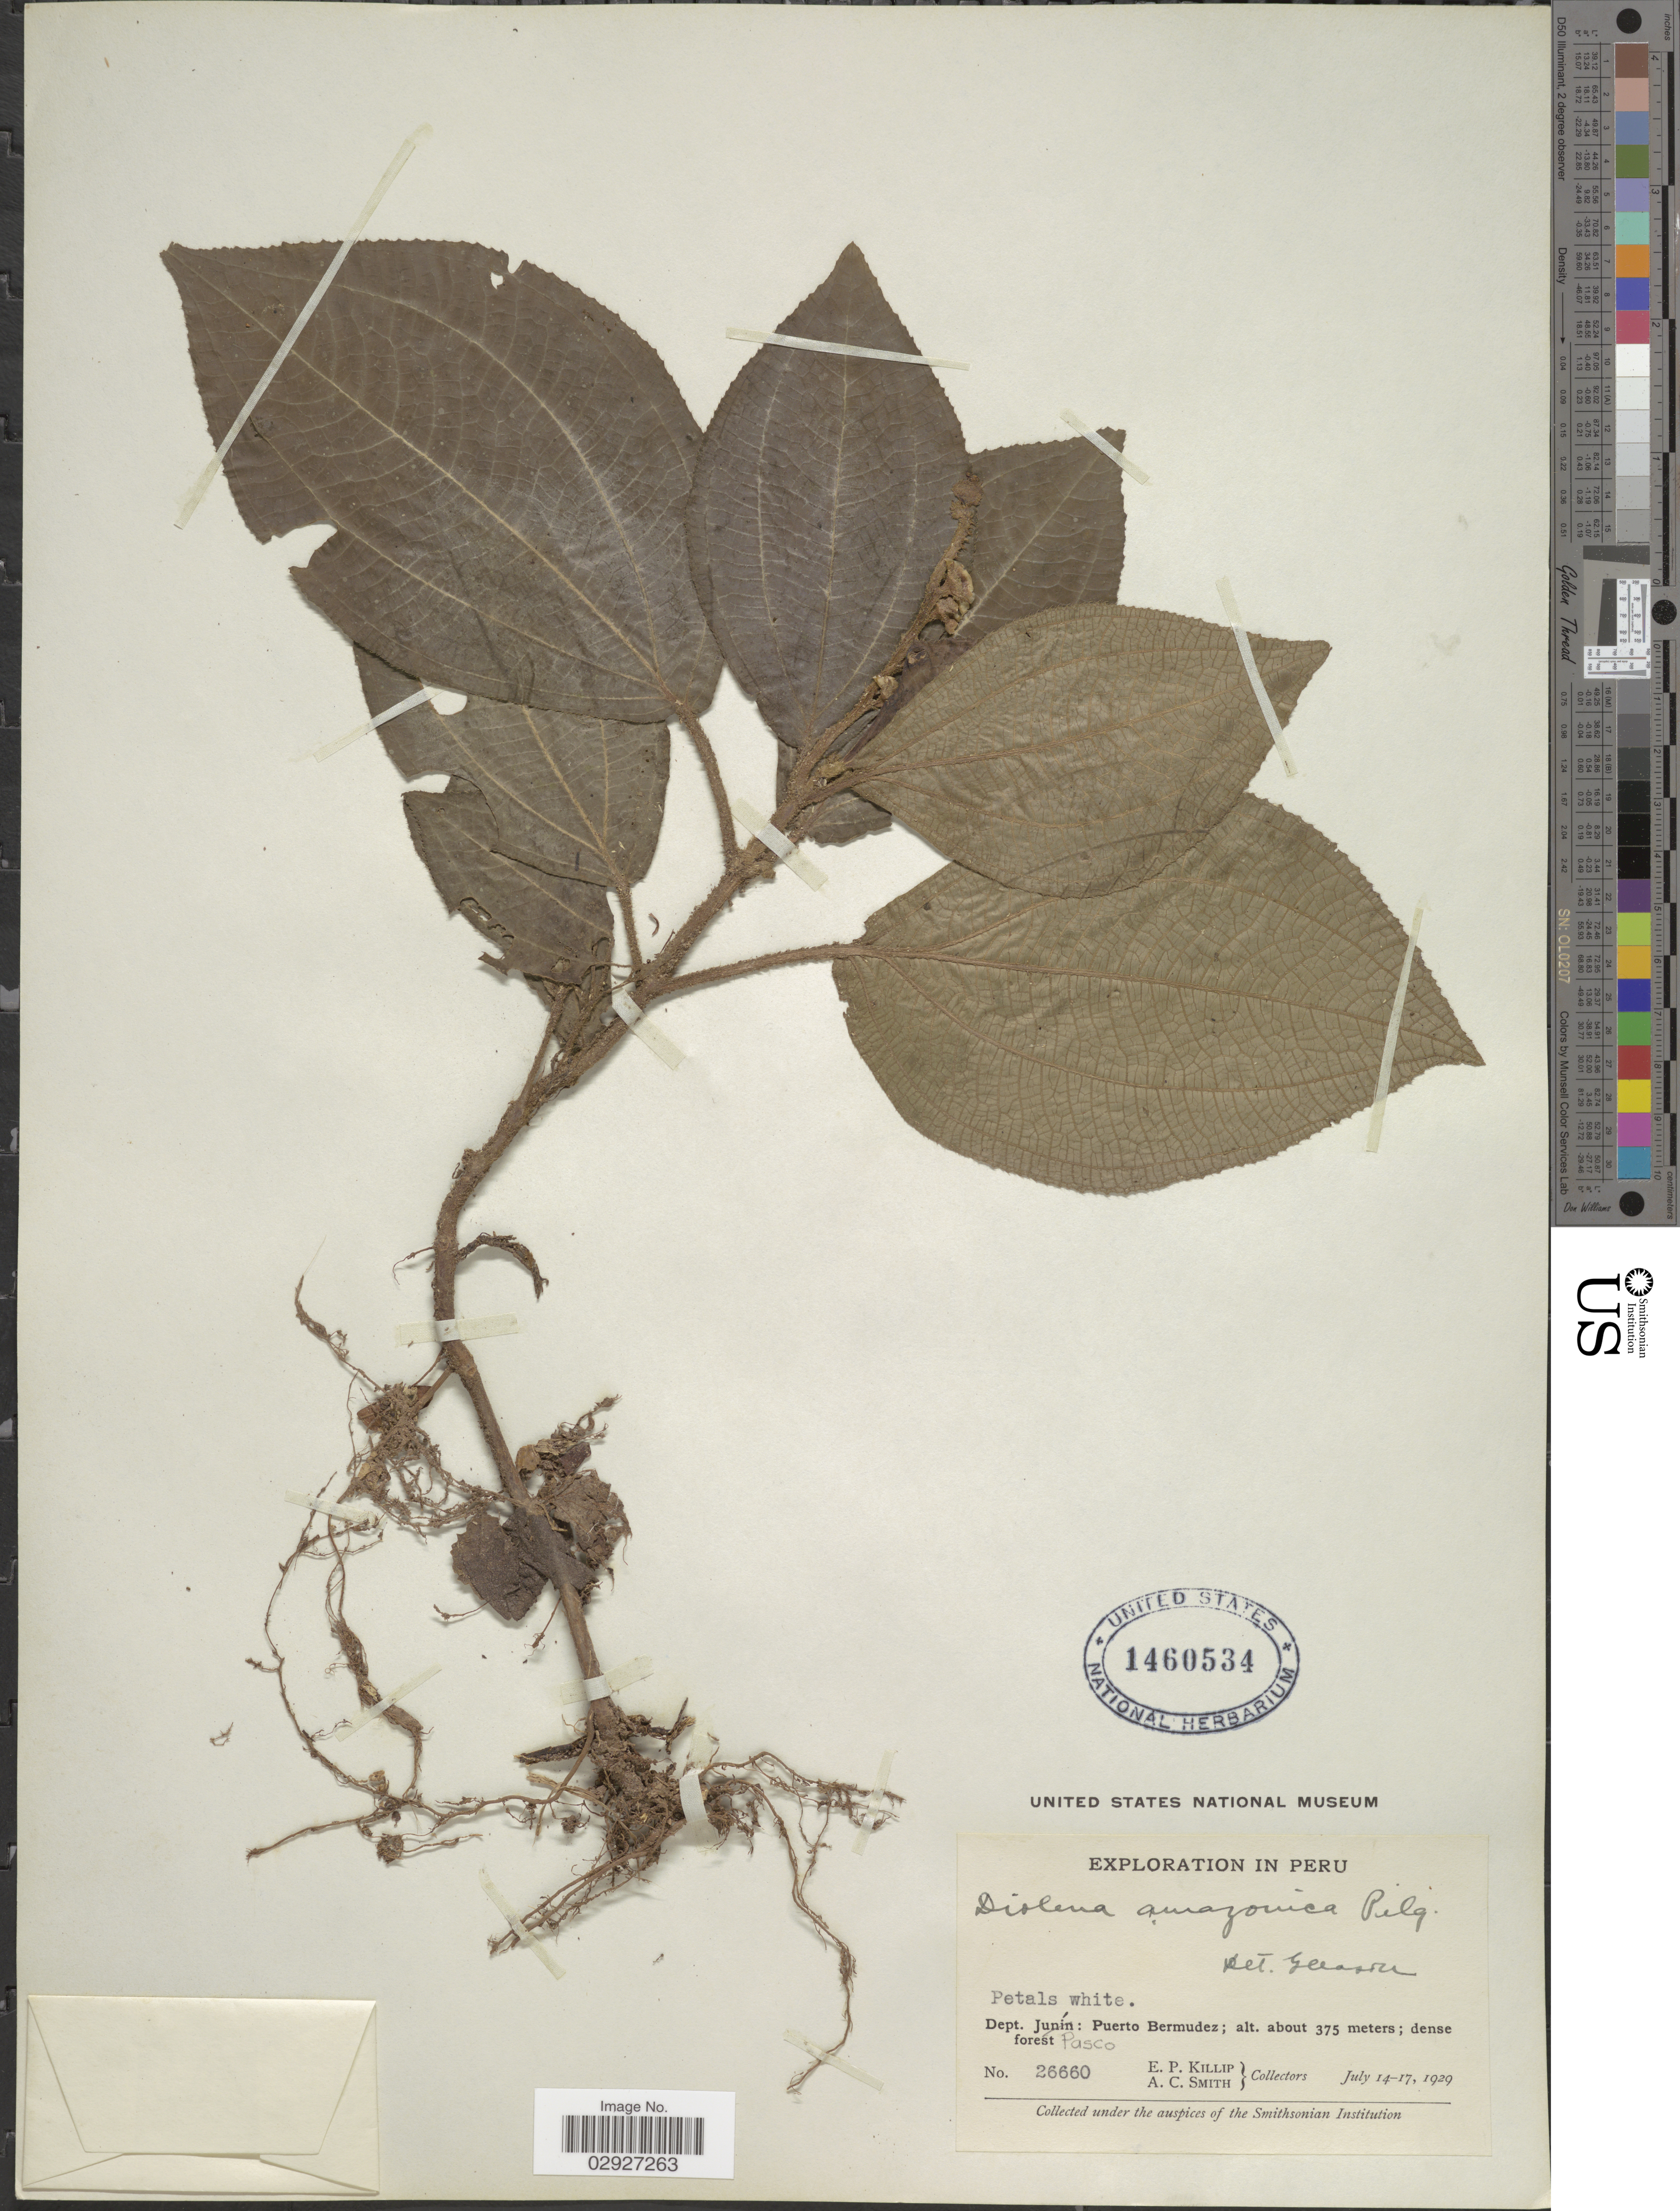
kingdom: Plantae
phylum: Tracheophyta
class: Magnoliopsida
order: Myrtales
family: Melastomataceae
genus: Triolena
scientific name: Triolena amazonica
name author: (Pilg.)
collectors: E. P. Killip & A. C. Smith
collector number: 26660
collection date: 1929-07-14/1929-07-17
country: Peru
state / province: Pasco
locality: Dept. Pasco: Puerto Bermudez.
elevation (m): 375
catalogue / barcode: US 1460534